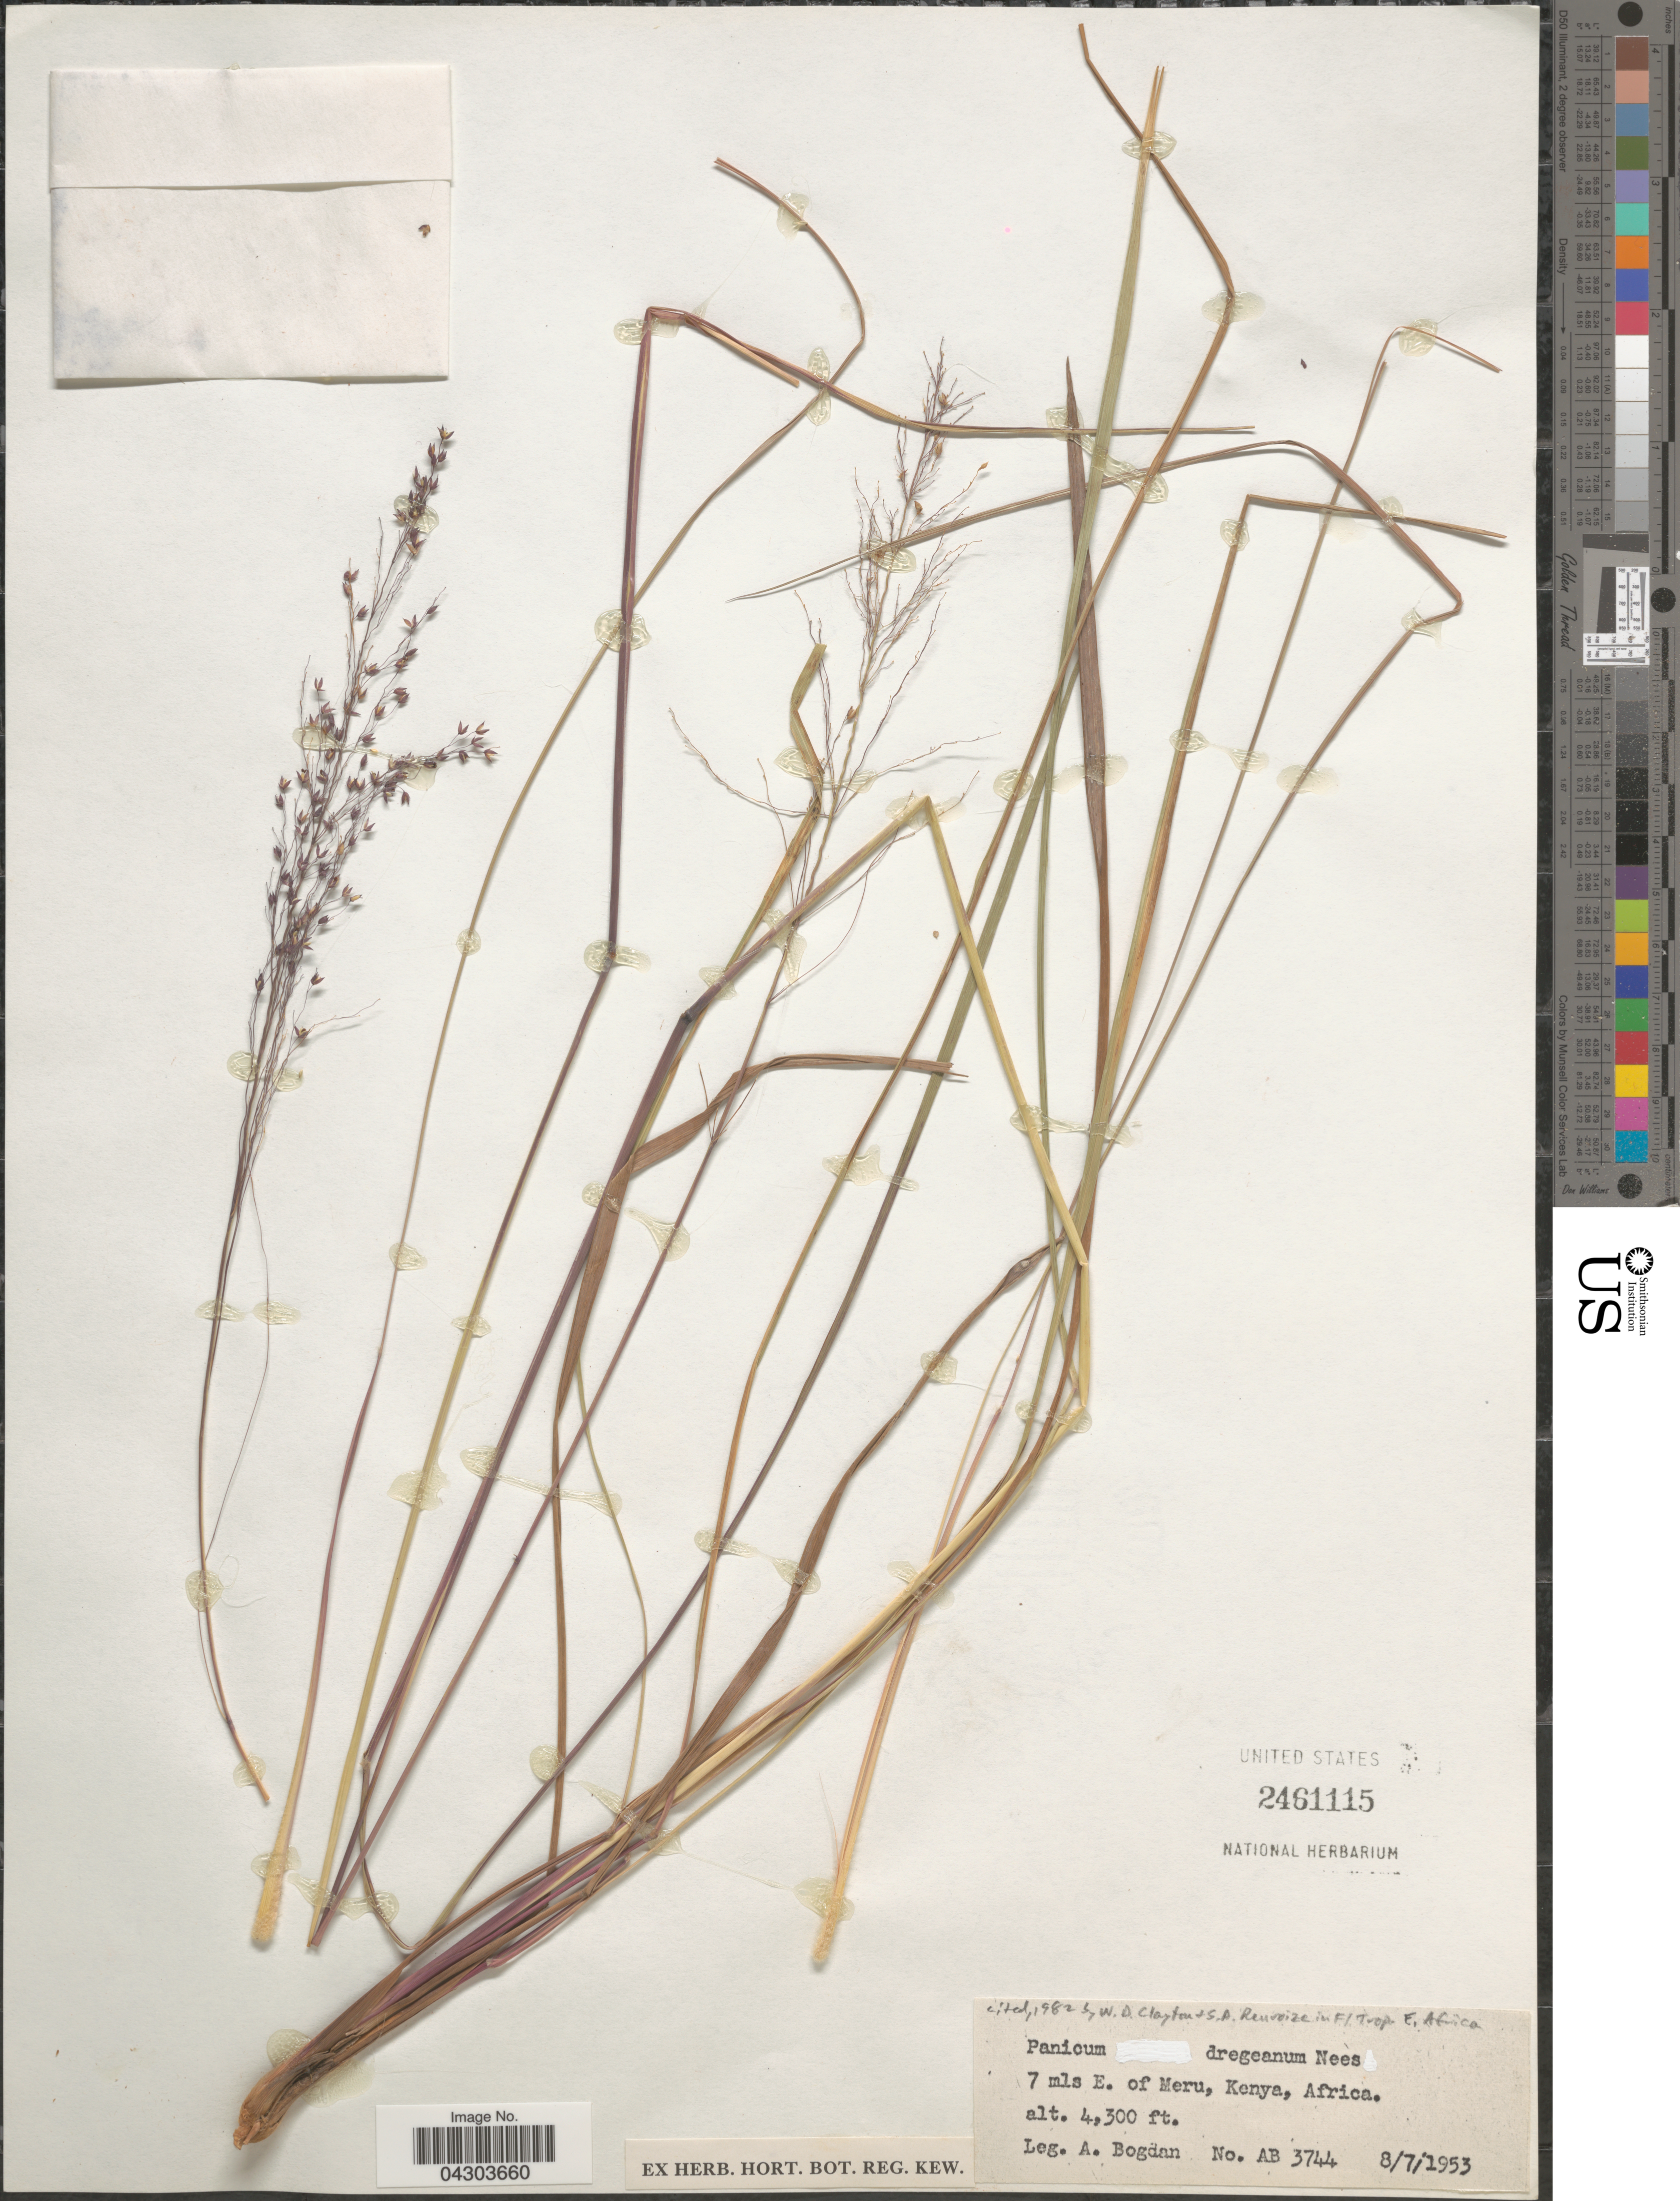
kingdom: Plantae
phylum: Tracheophyta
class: Liliopsida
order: Poales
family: Poaceae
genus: Panicum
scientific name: Panicum dregeanum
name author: Nees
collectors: A. Bogdan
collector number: AB3744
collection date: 1953-07-08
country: Kenya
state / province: Meru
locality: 7 mls E. of Meru.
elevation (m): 1311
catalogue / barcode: US 2461115